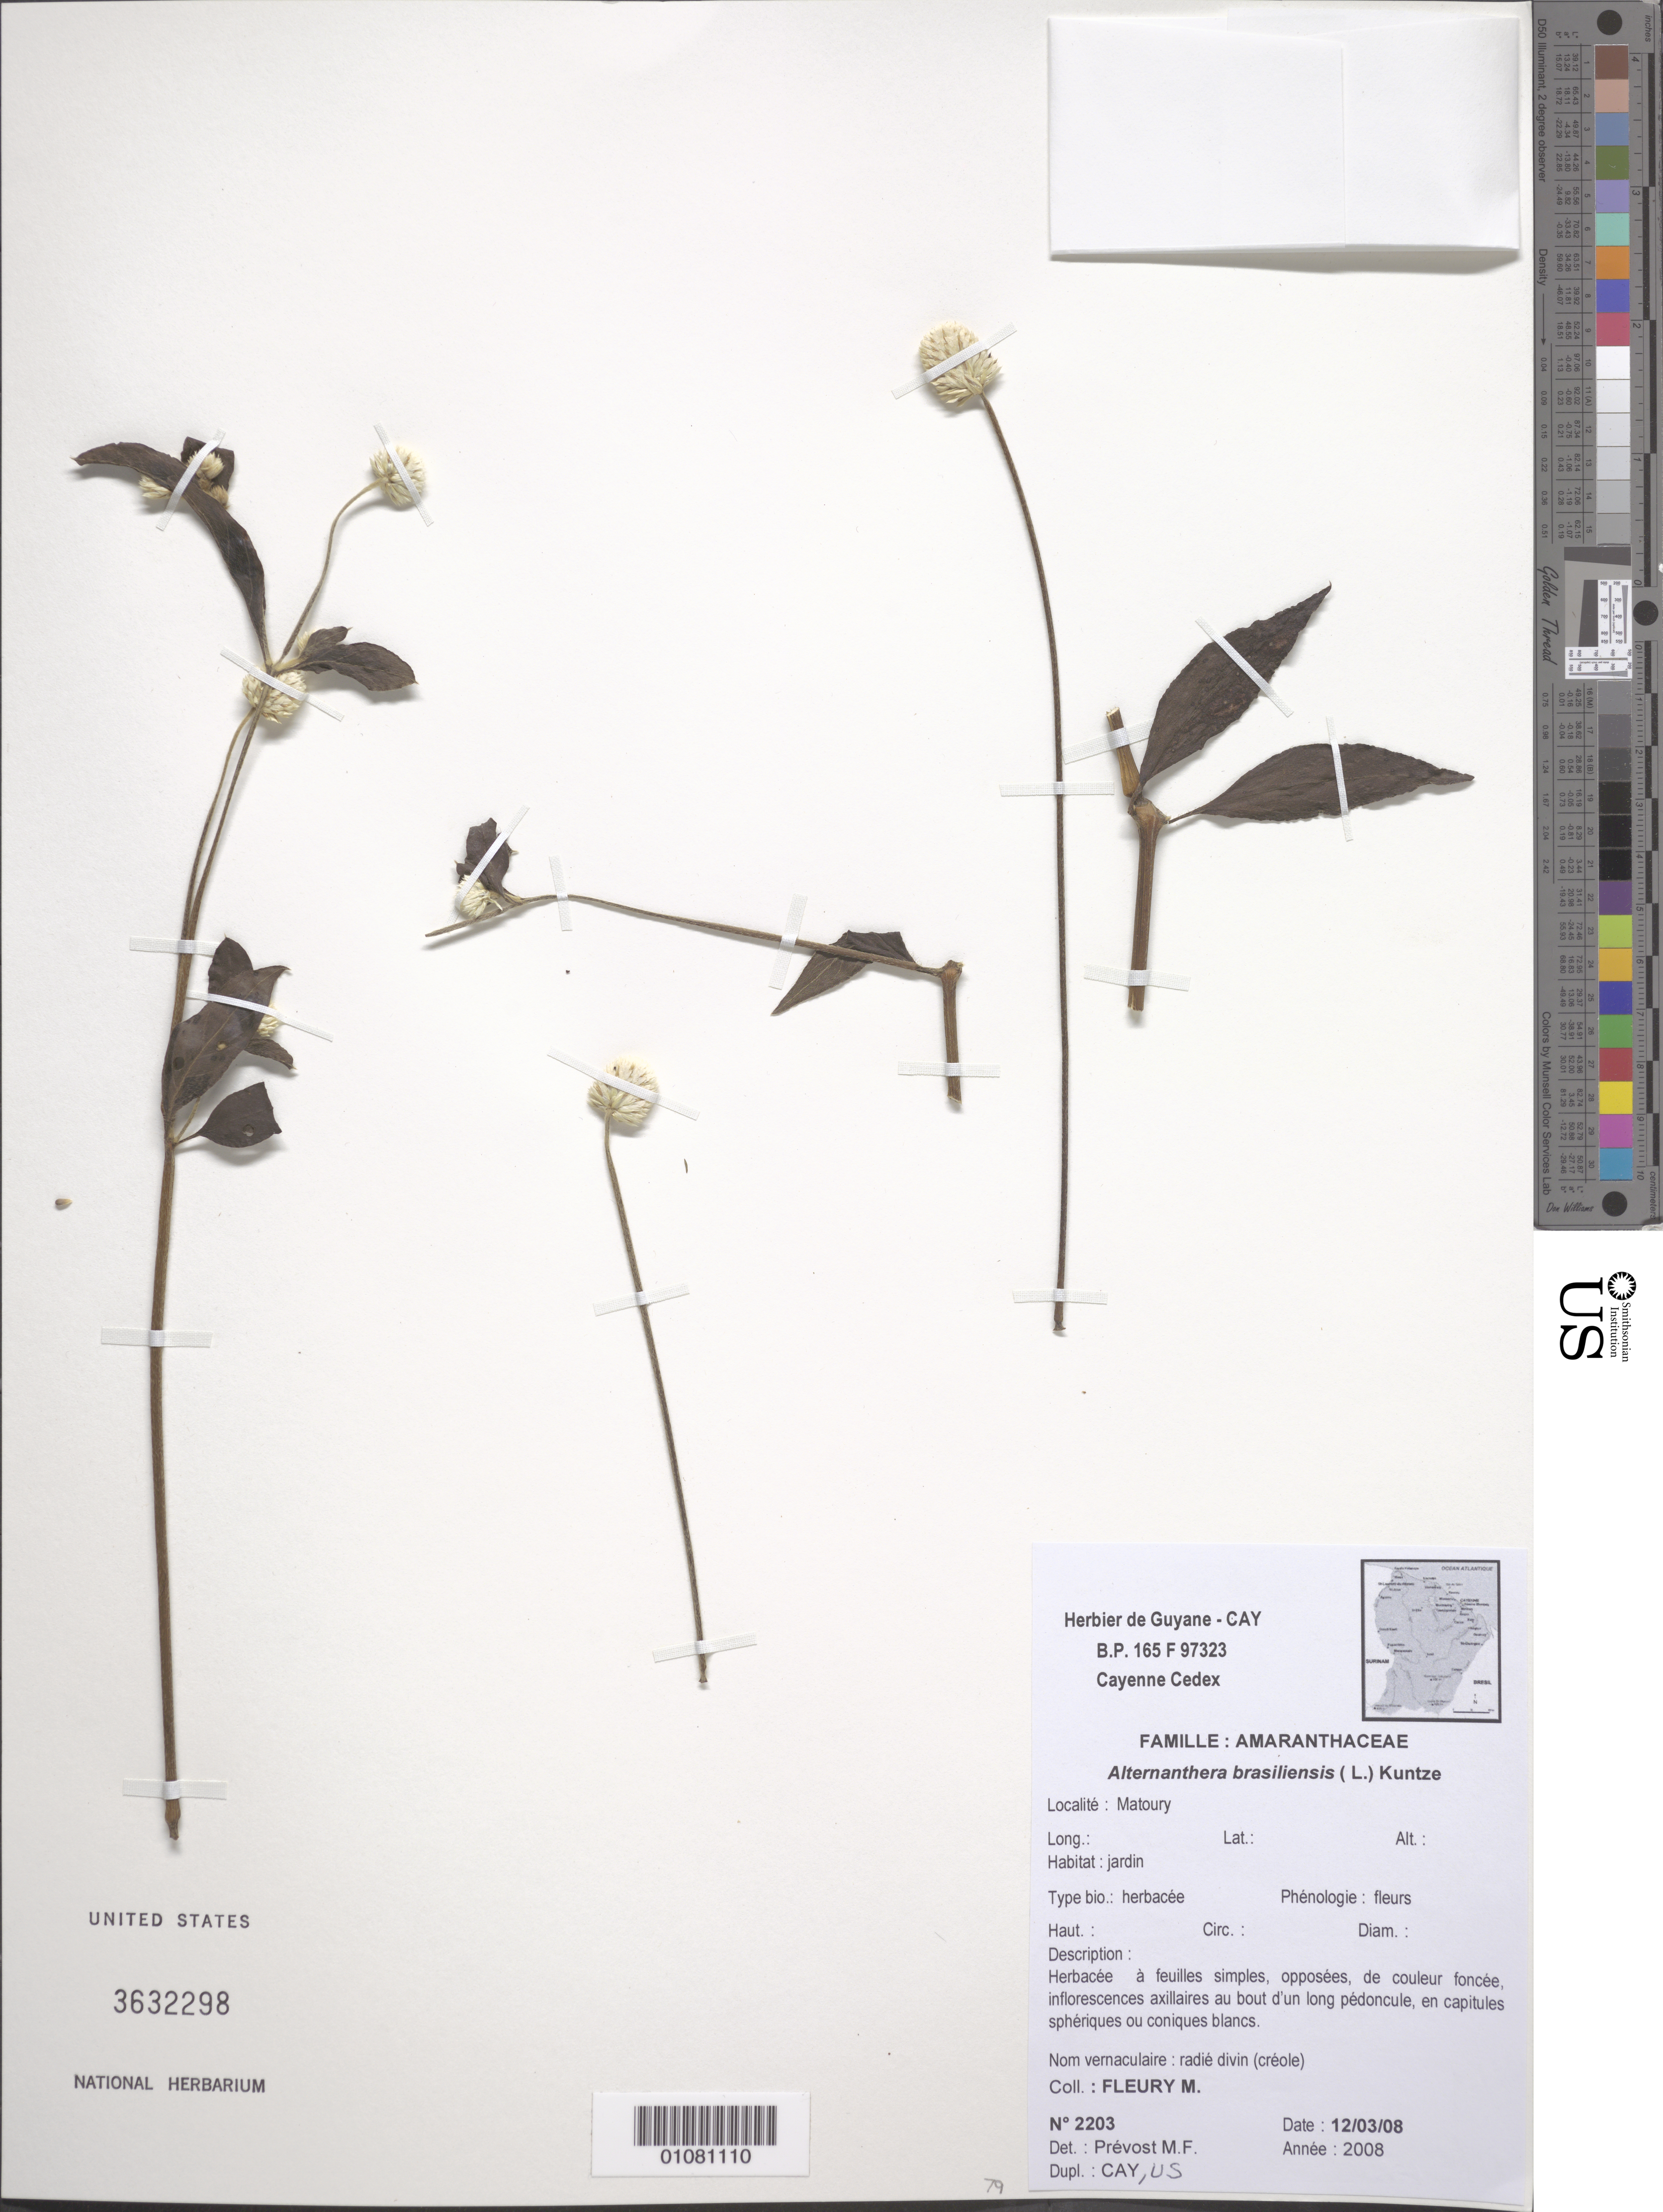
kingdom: Plantae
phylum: Tracheophyta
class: Magnoliopsida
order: Caryophyllales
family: Amaranthaceae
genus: Alternanthera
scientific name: Alternanthera brasiliana var. villosa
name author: (Moq.) Kuntze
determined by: Prévost, M.-F.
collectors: M. Fleury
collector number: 2203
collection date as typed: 3-Dec-08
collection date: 2008-12-03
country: French Guiana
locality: Matoury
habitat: Jardin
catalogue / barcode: US 3632298